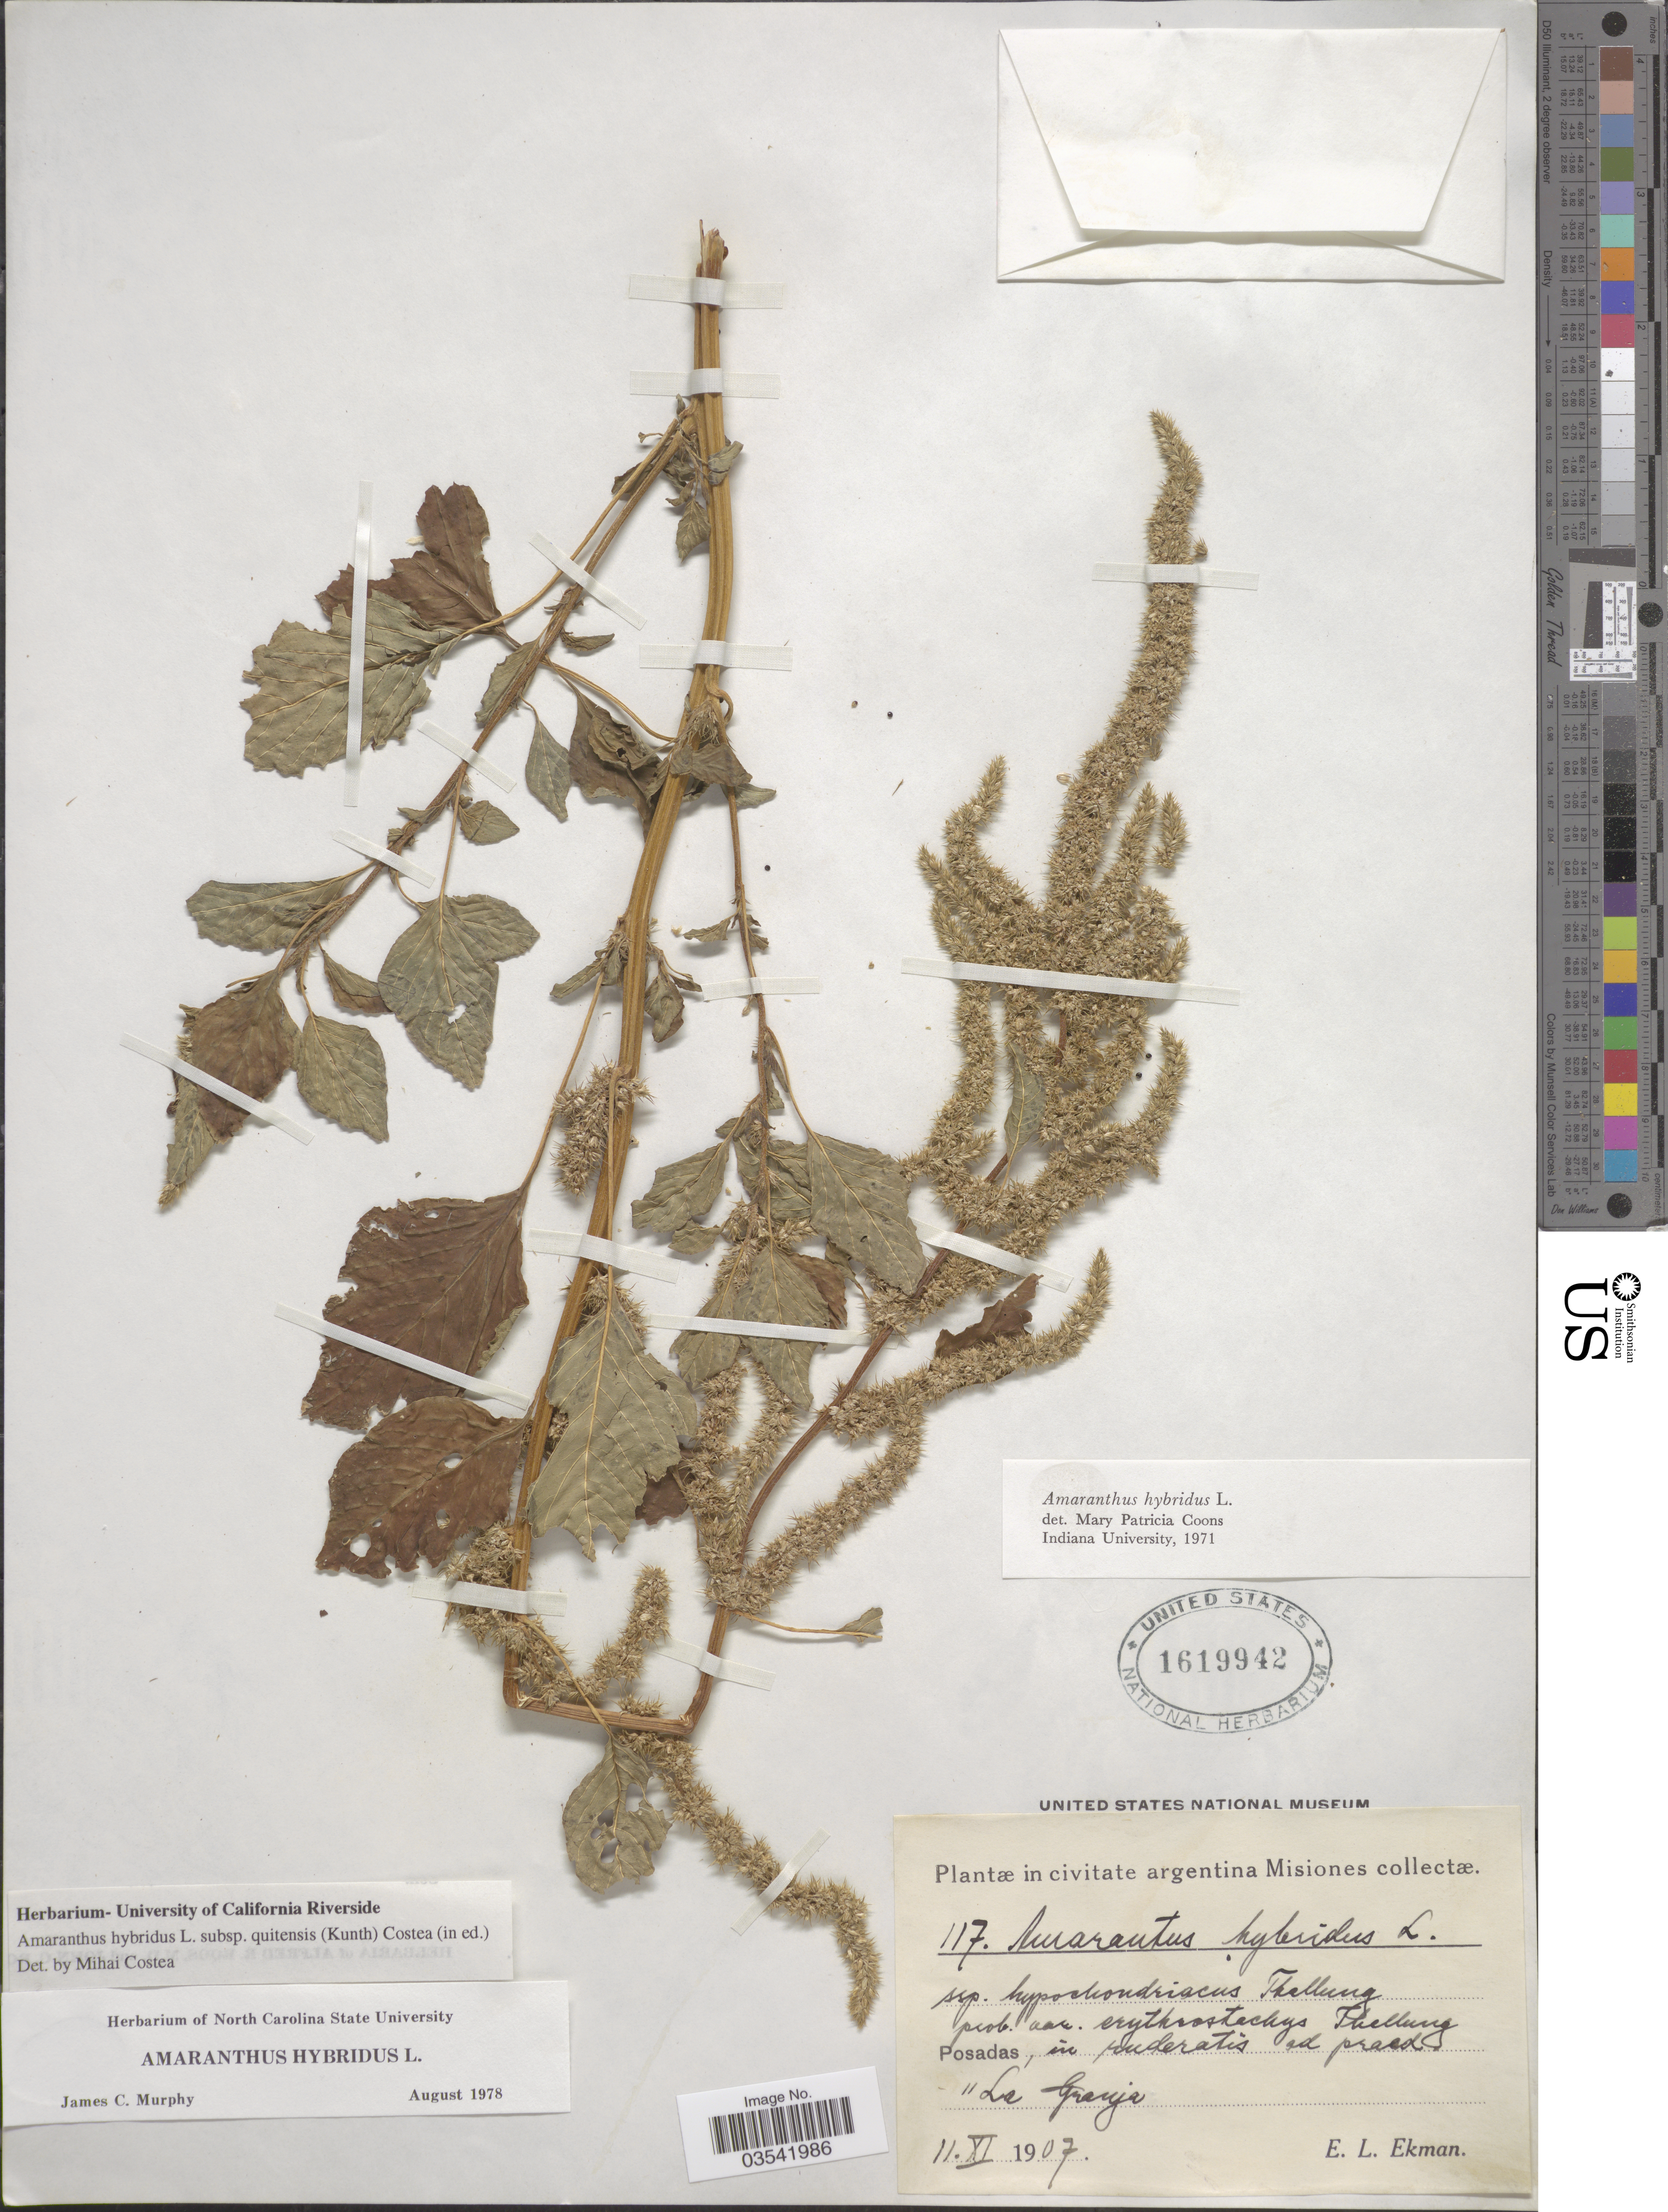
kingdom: Plantae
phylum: Tracheophyta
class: Magnoliopsida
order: Caryophyllales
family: Amaranthaceae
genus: Amaranthus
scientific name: Amaranthus hybridus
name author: L.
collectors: E. L. Ekman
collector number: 117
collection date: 1907-11-11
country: Argentina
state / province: Misiones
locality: Posadas, in ruderatis ad praed La Granja.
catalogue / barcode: US 1619942